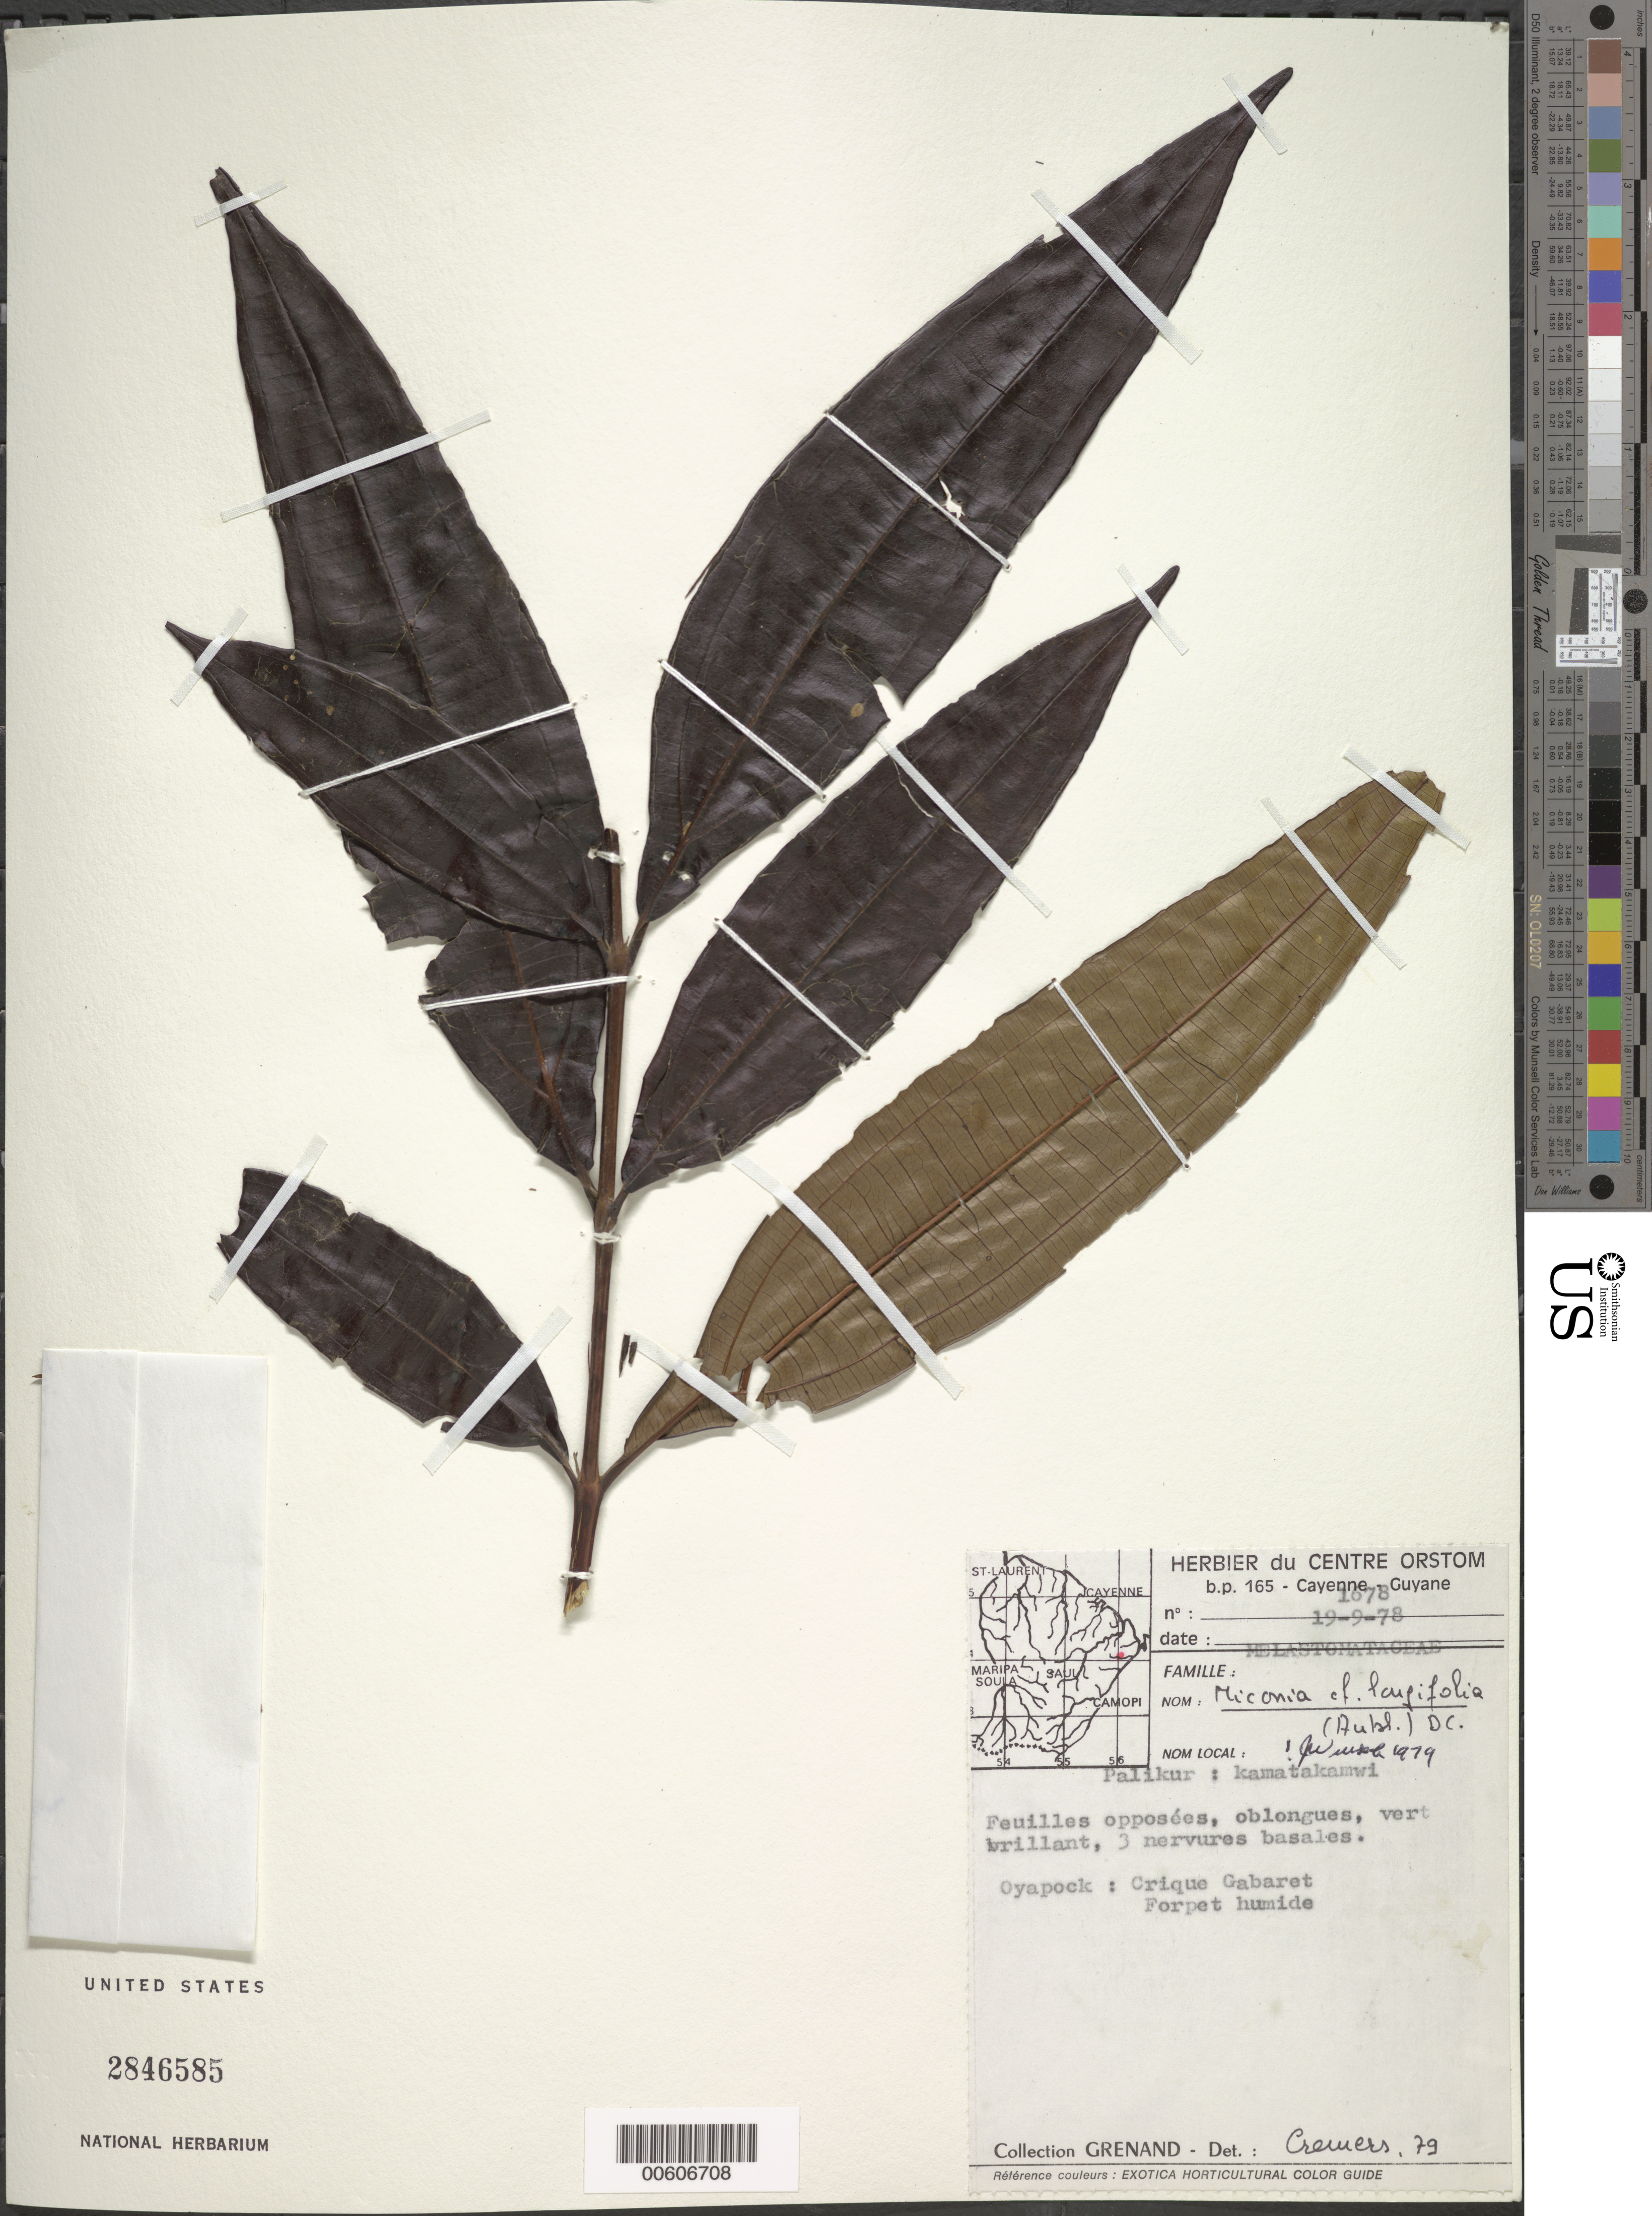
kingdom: Plantae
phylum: Tracheophyta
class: Magnoliopsida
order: Myrtales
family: Melastomataceae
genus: Miconia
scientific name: Miconia longifolia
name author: (Aubl.) DC.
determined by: Wurdack, John J., (US), US (UNITED STATES)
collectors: P. Grenand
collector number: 1678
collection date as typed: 19-Sep-78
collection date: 1978-09-19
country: French Guiana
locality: Crique Gabaret, Oyapock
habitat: Foret humide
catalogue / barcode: US 2846585